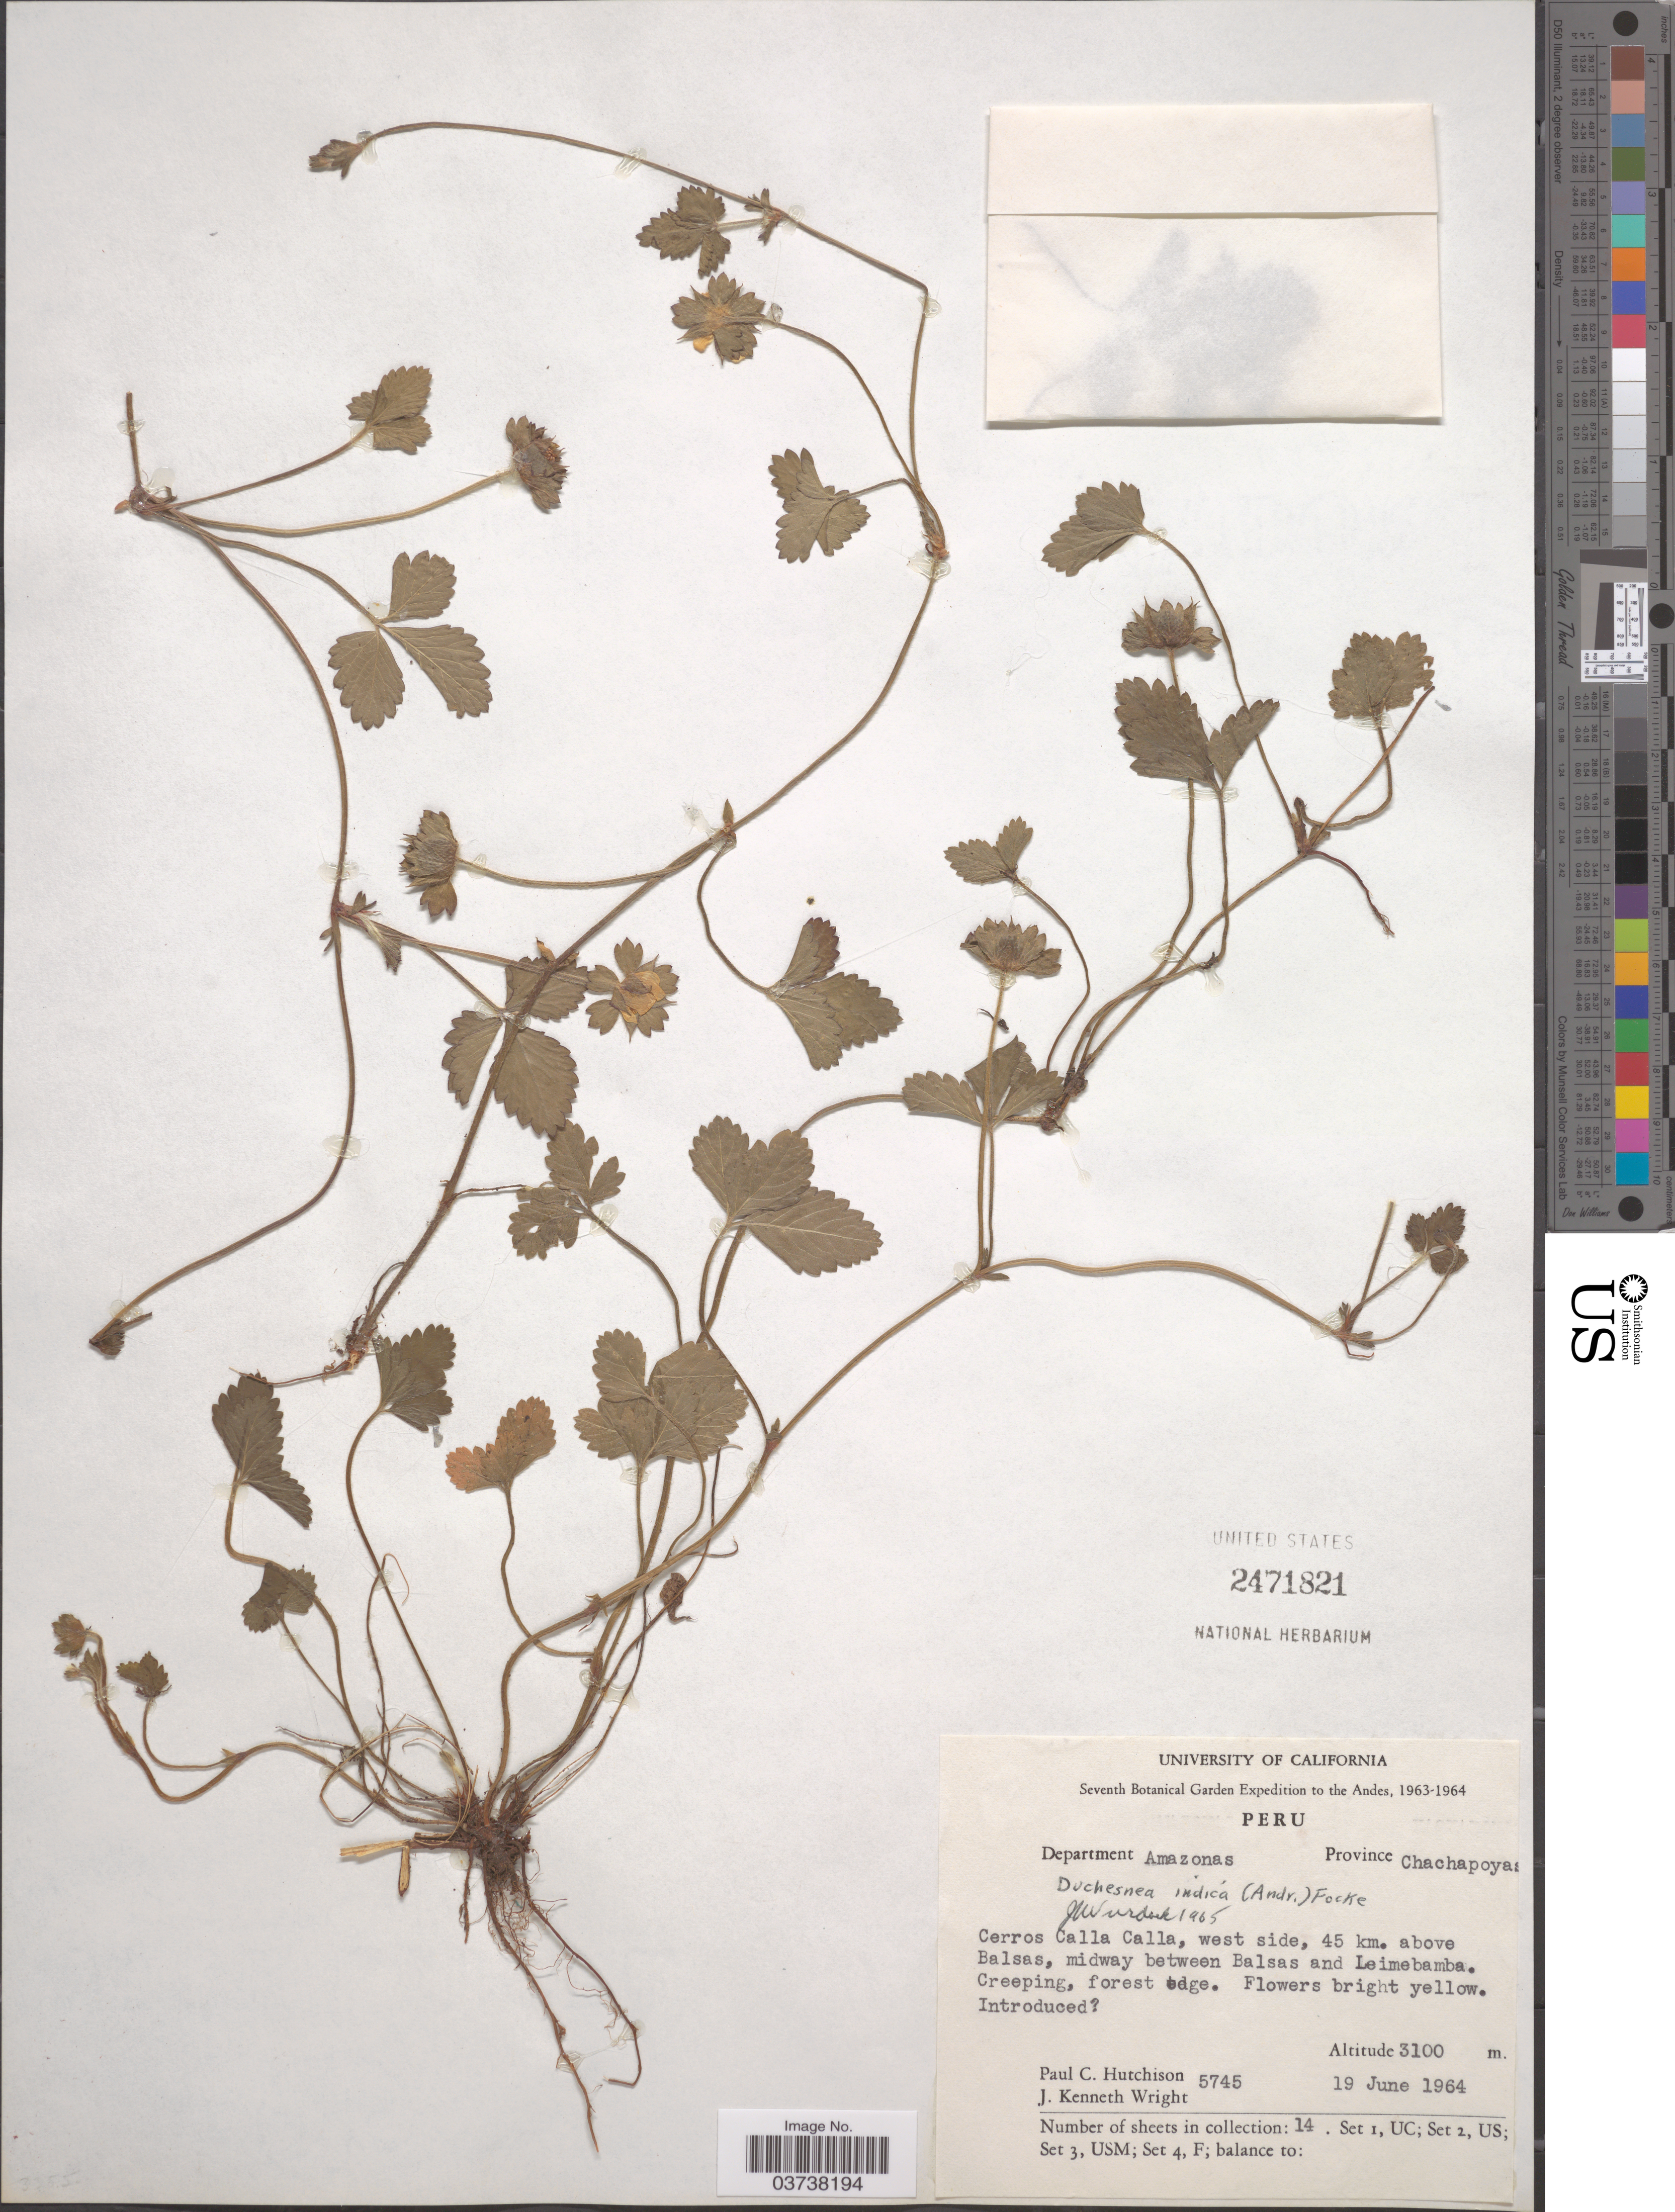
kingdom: Plantae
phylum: Tracheophyta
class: Magnoliopsida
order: Rosales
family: Rosaceae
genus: Potentilla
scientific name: Potentilla indica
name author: (Andrews) Th. Wolf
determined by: Strong, Mark T., (BOT), Smithsonian Institution - National Museum of Natural History (UNITED STATES)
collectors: P. C. Hutchison & J. K. Wright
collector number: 5745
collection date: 1964-06-19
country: Peru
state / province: Amazonas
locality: Department Amazonas, Province Chachapoyas. Cerros Calla Calla, west side, 45 km. above Balsas, midway between Balsas and Leimebamba.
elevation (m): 3100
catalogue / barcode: US 2471821